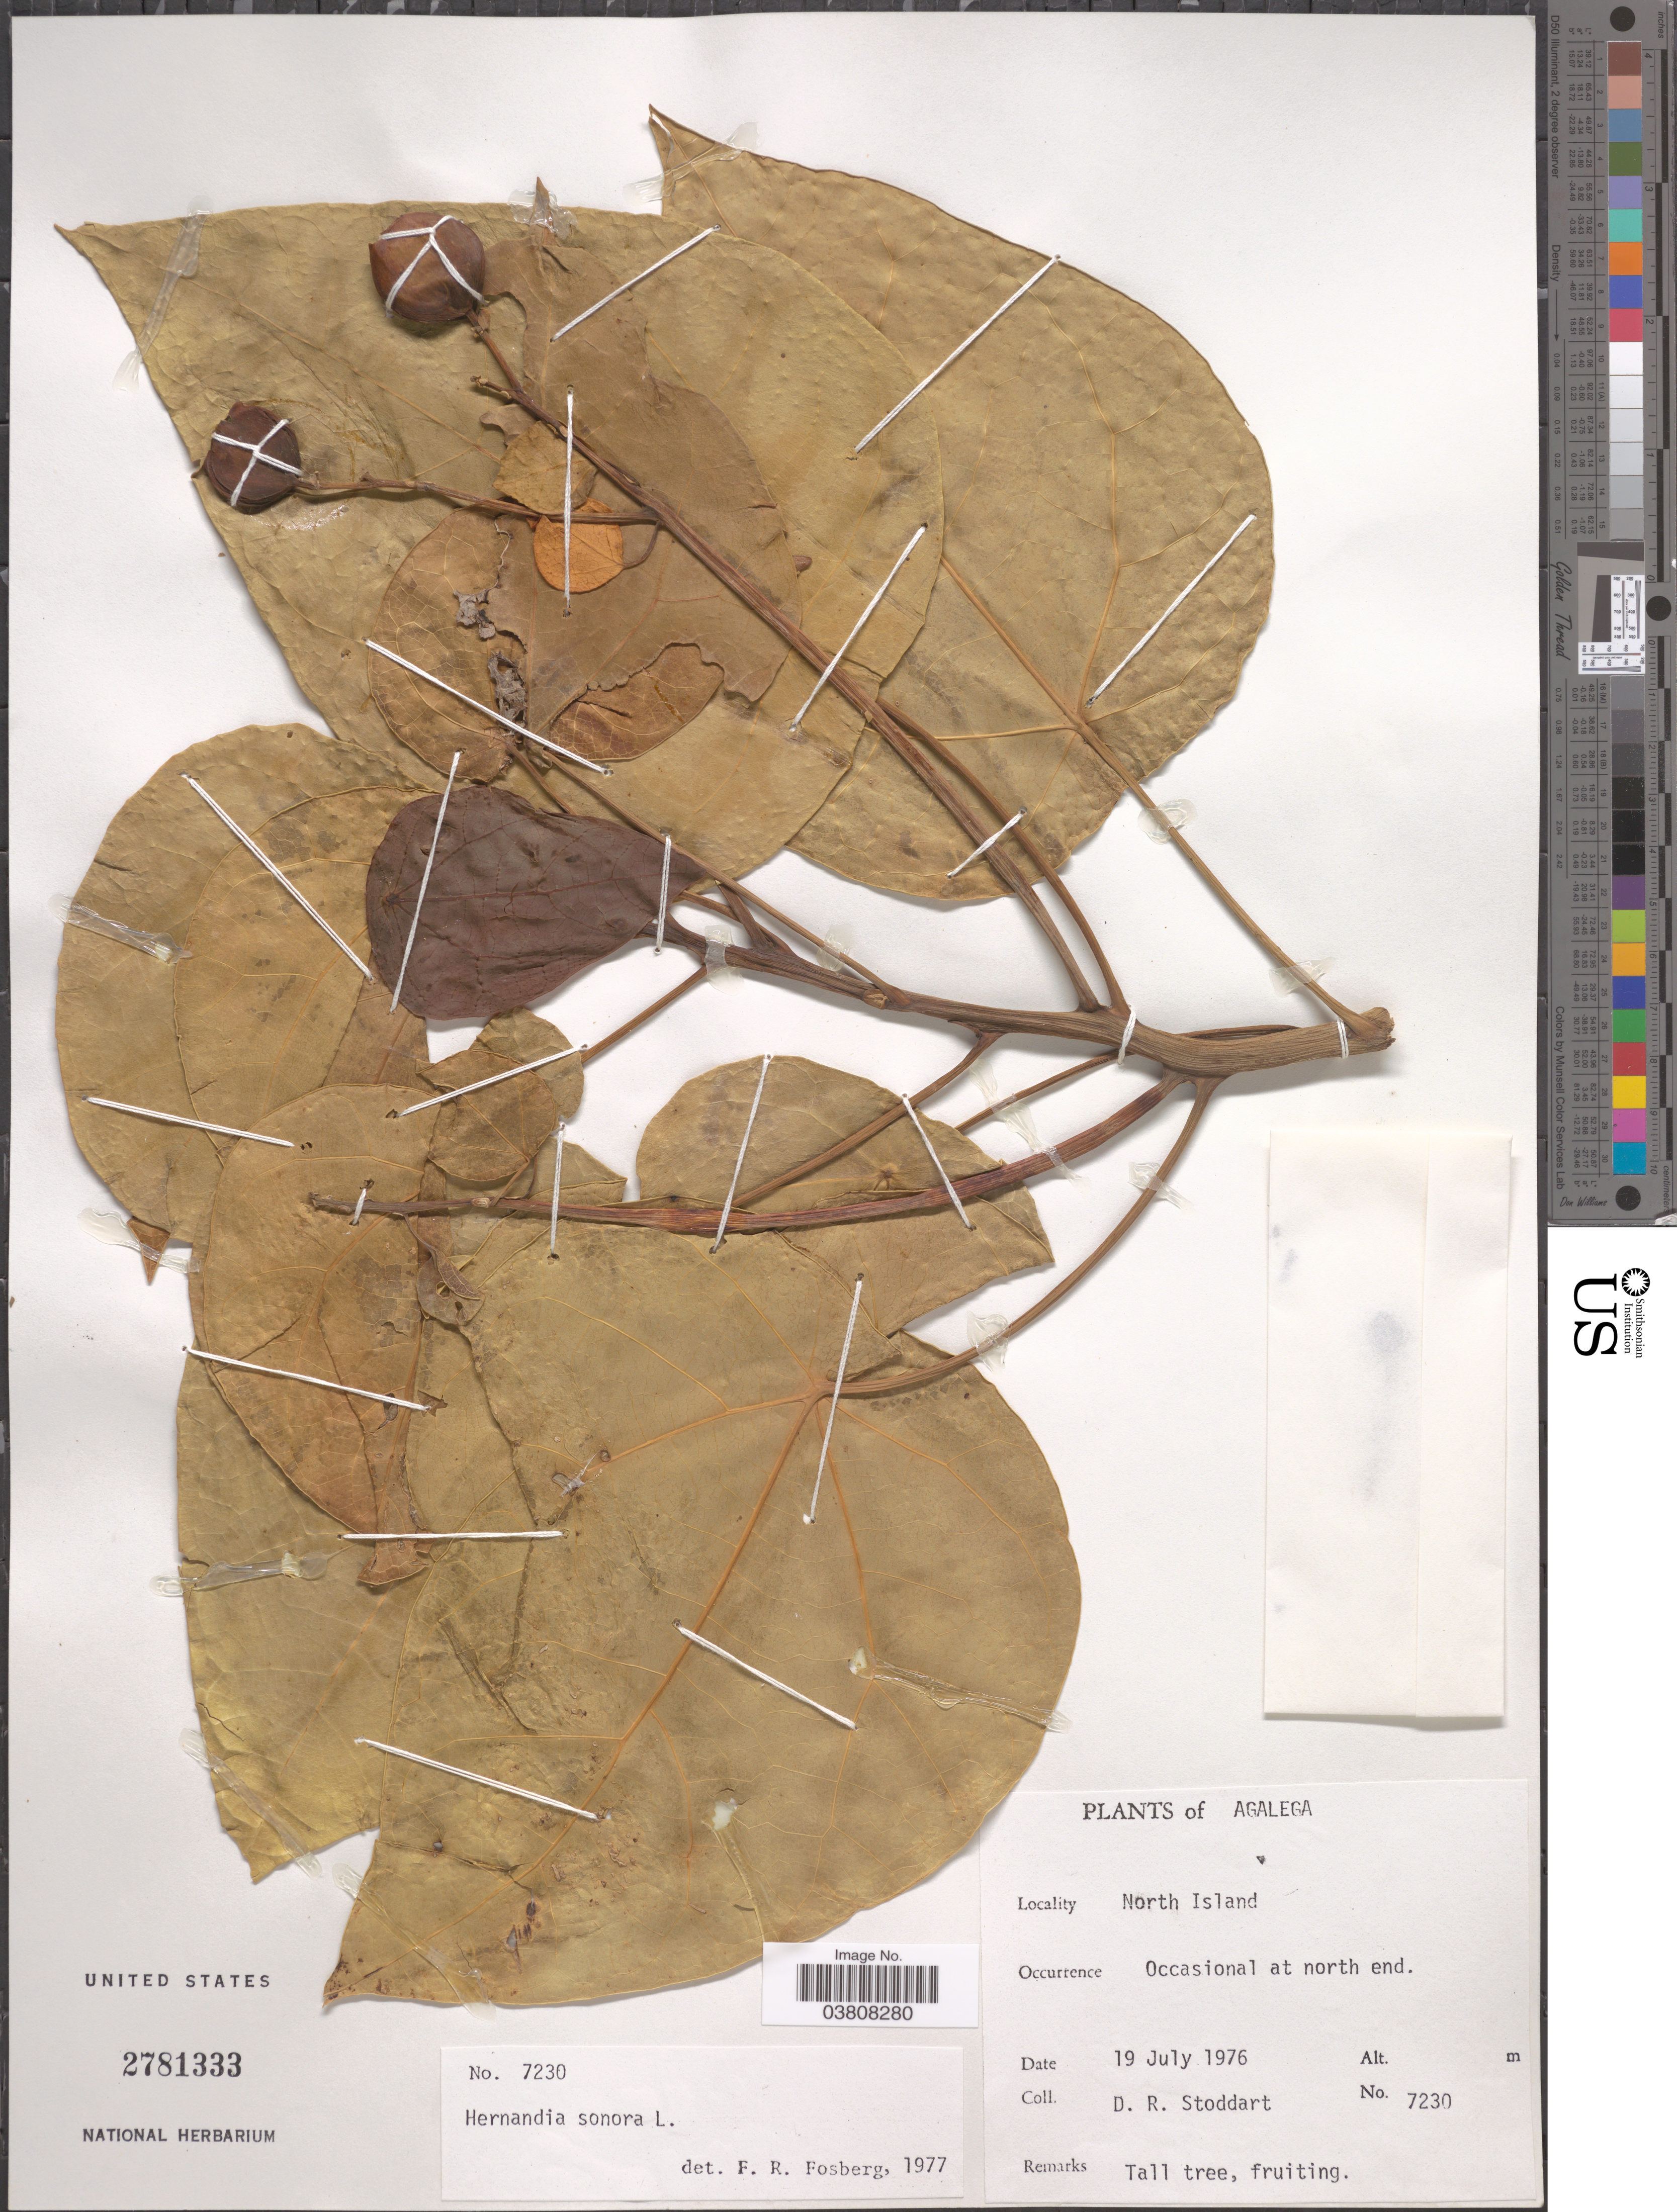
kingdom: Plantae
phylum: Tracheophyta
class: Magnoliopsida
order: Laurales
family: Hernandiaceae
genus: Hernandia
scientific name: Hernandia nymphaeifolia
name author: (C. Presl) Kubitzki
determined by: Strong, Mark T., (BOT), Smithsonian Institution - National Museum of Natural History (UNITED STATES)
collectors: D. R. Stoddart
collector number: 7230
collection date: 1976-07-19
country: Mauritius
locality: Agalega. North Island. At north end.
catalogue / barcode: US 2781333